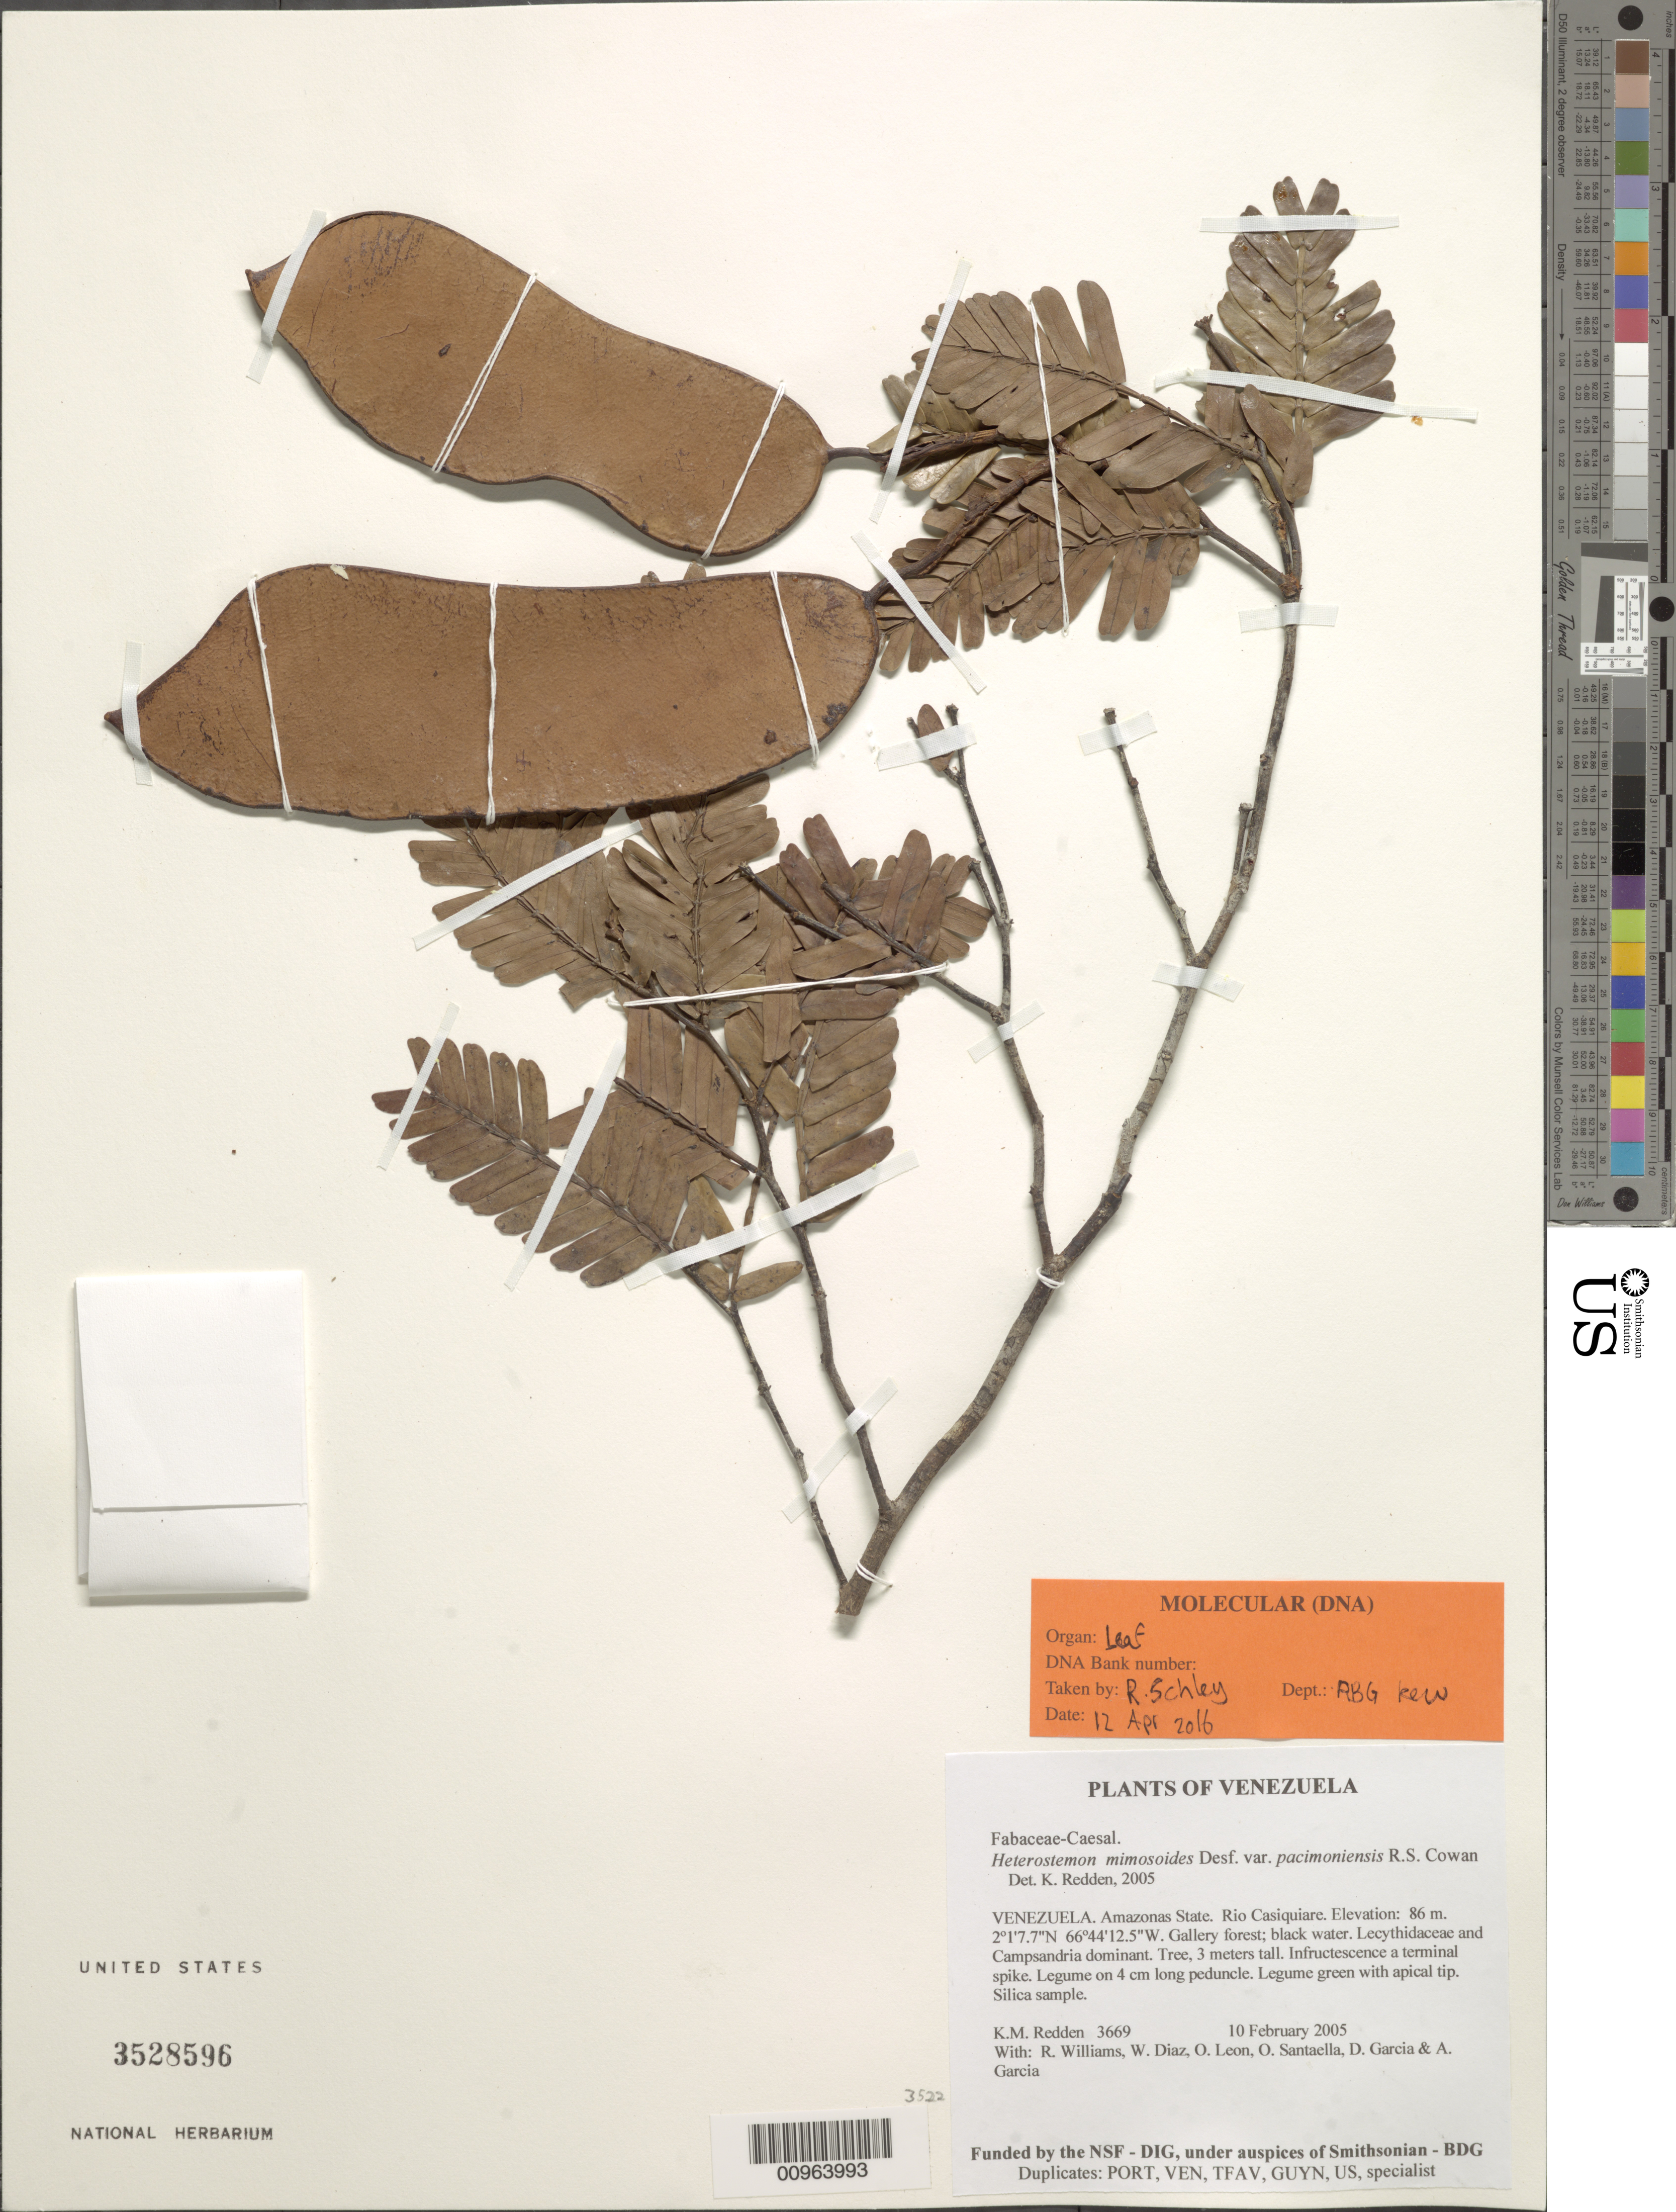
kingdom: Plantae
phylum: Tracheophyta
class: Magnoliopsida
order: Fabales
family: Fabaceae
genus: Heterostemon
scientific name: Heterostemon mimosoides var. pacimoniensis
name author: R.S. Cowan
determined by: Redden, K. M.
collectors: K. M. Redden, R. Williams, W. Díaz P., O. León, O. Santaella, D. Garcia & A. Garcia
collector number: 3669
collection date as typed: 10 February 2005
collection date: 2005-02-10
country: Venezuela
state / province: Amazonas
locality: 23 - Rio Casiquiare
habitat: Gallery forest; black water. Lecythidaceae and Campsiandra dominant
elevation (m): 86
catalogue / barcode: US 3528596